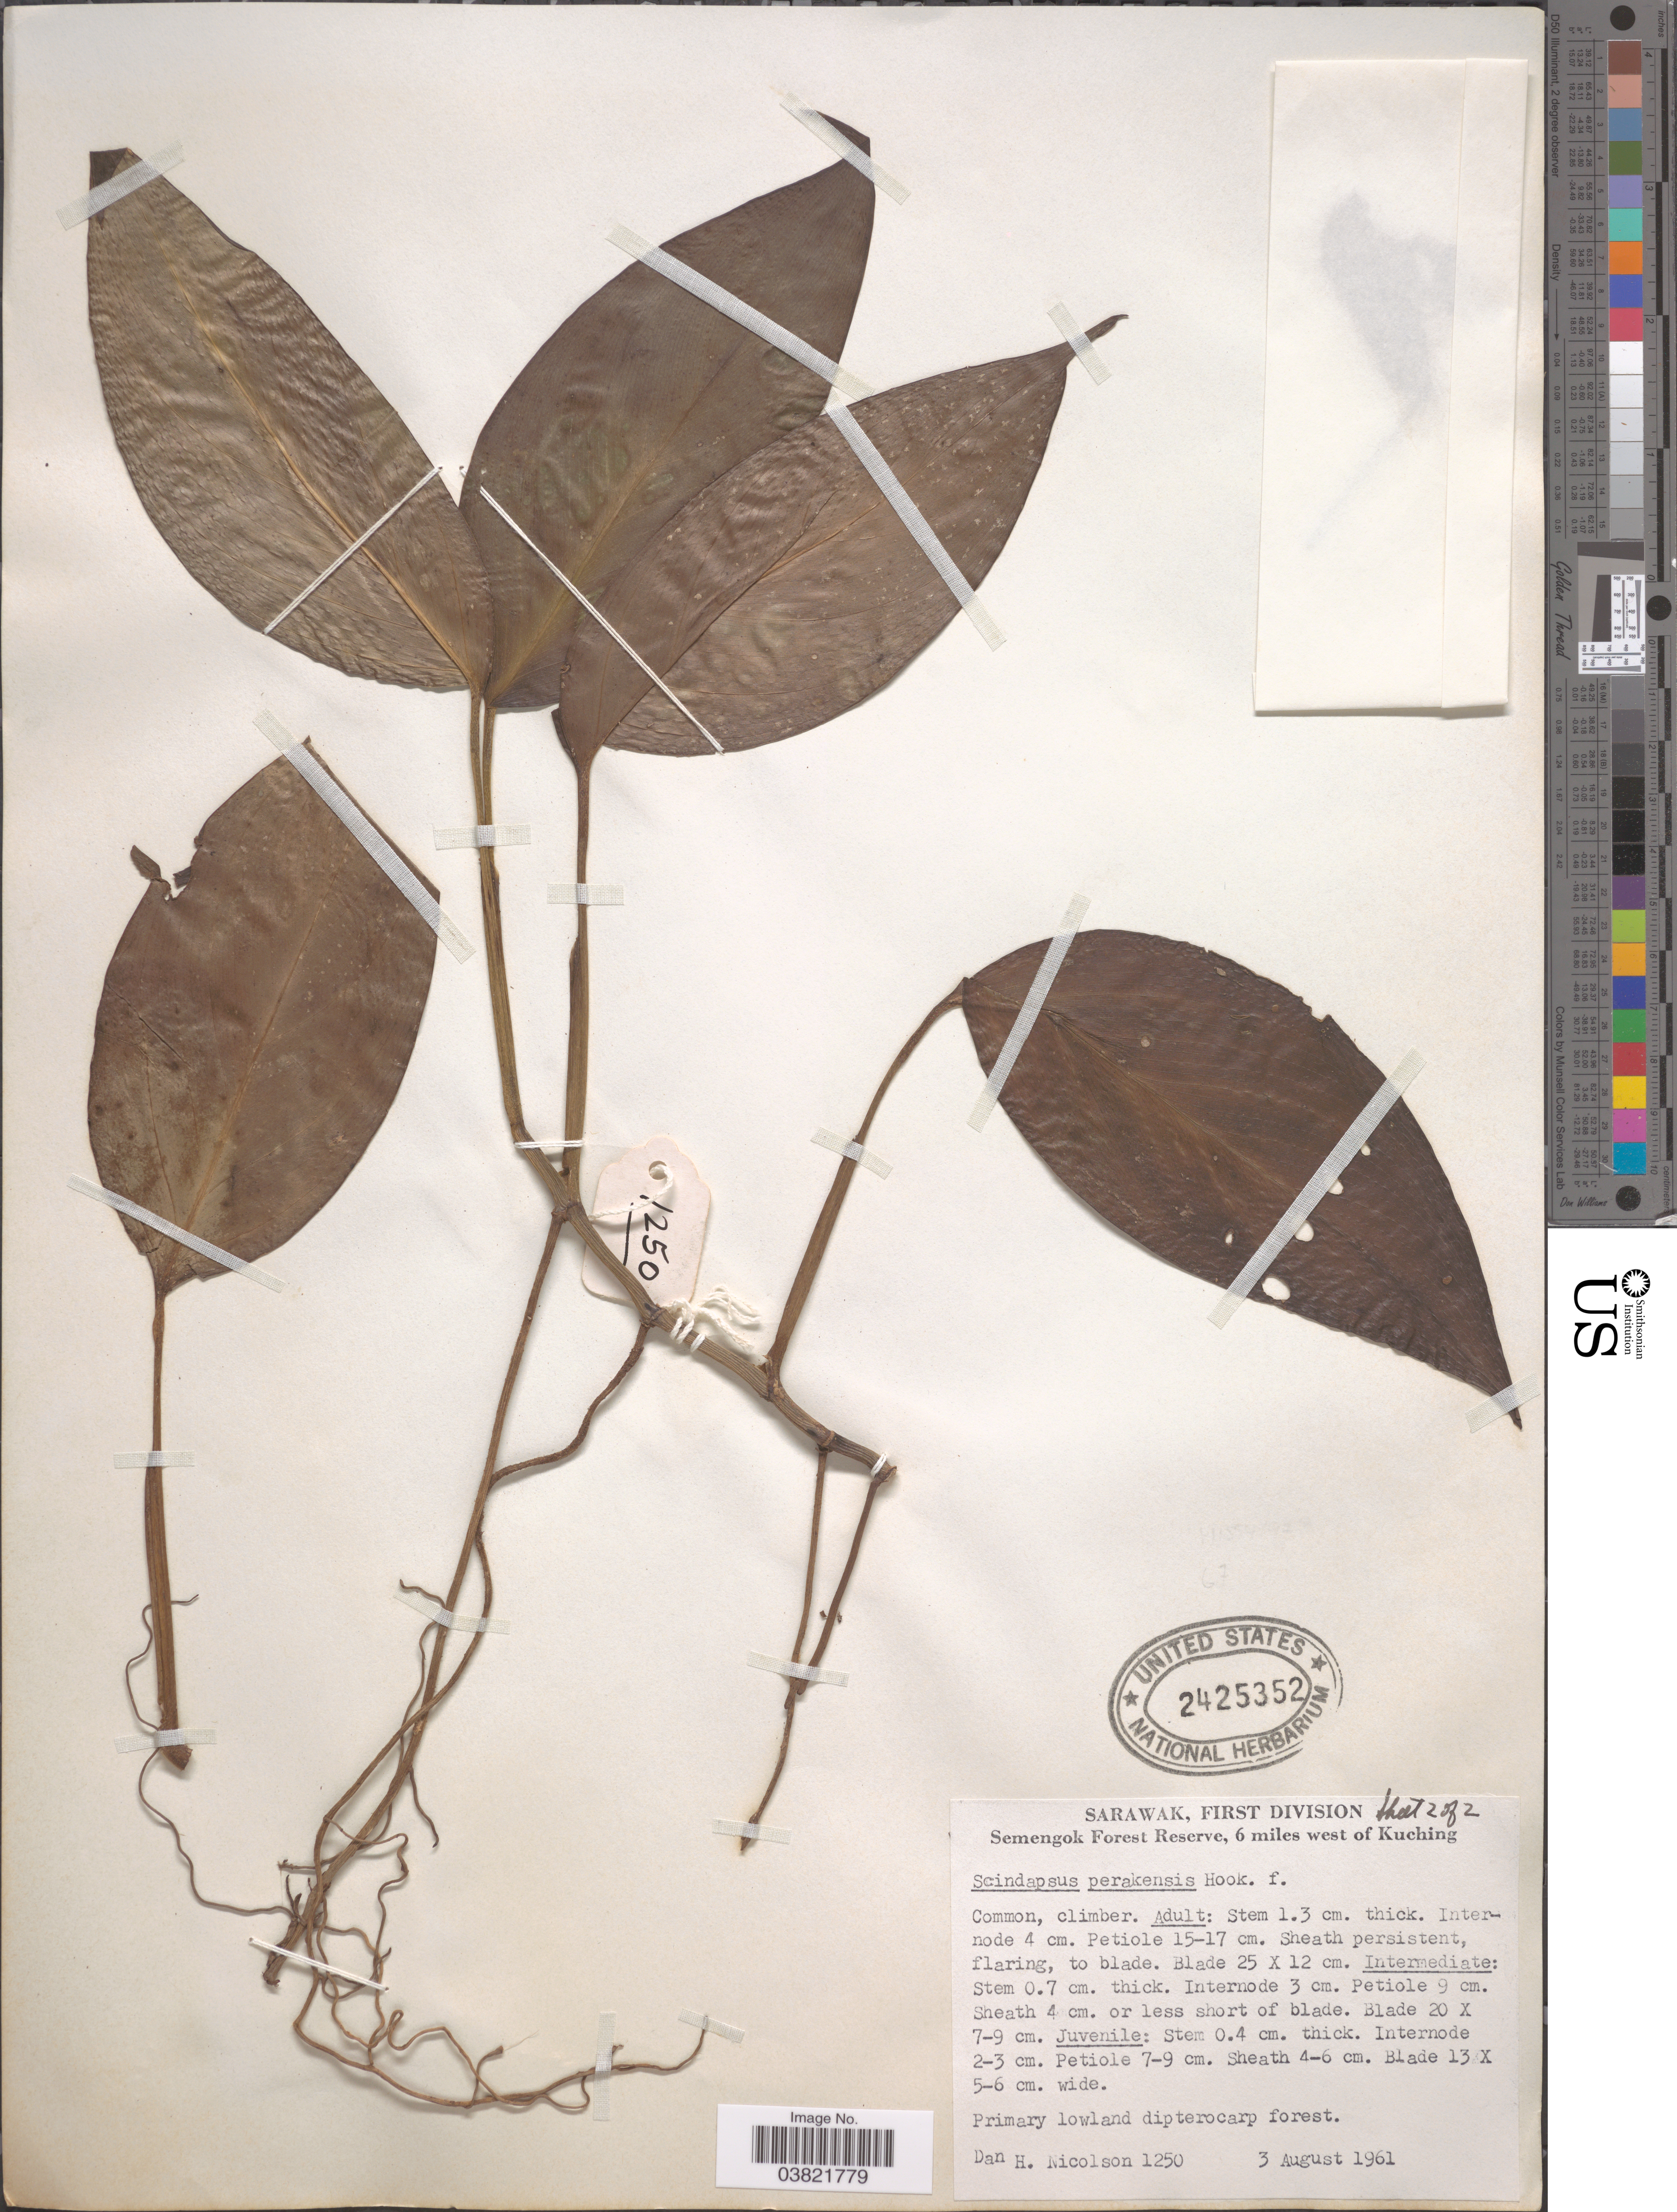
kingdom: Plantae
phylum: Tracheophyta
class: Liliopsida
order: Alismatales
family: Araceae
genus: Scindapsus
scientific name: Scindapsus perakensis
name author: Hook. f.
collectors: D. H. Nicolson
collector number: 1250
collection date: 1961-08-03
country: Malaysia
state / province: Sarawak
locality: First Division. Semengok Forest Reserve, 6 miles west of Kuching.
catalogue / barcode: US 2425352